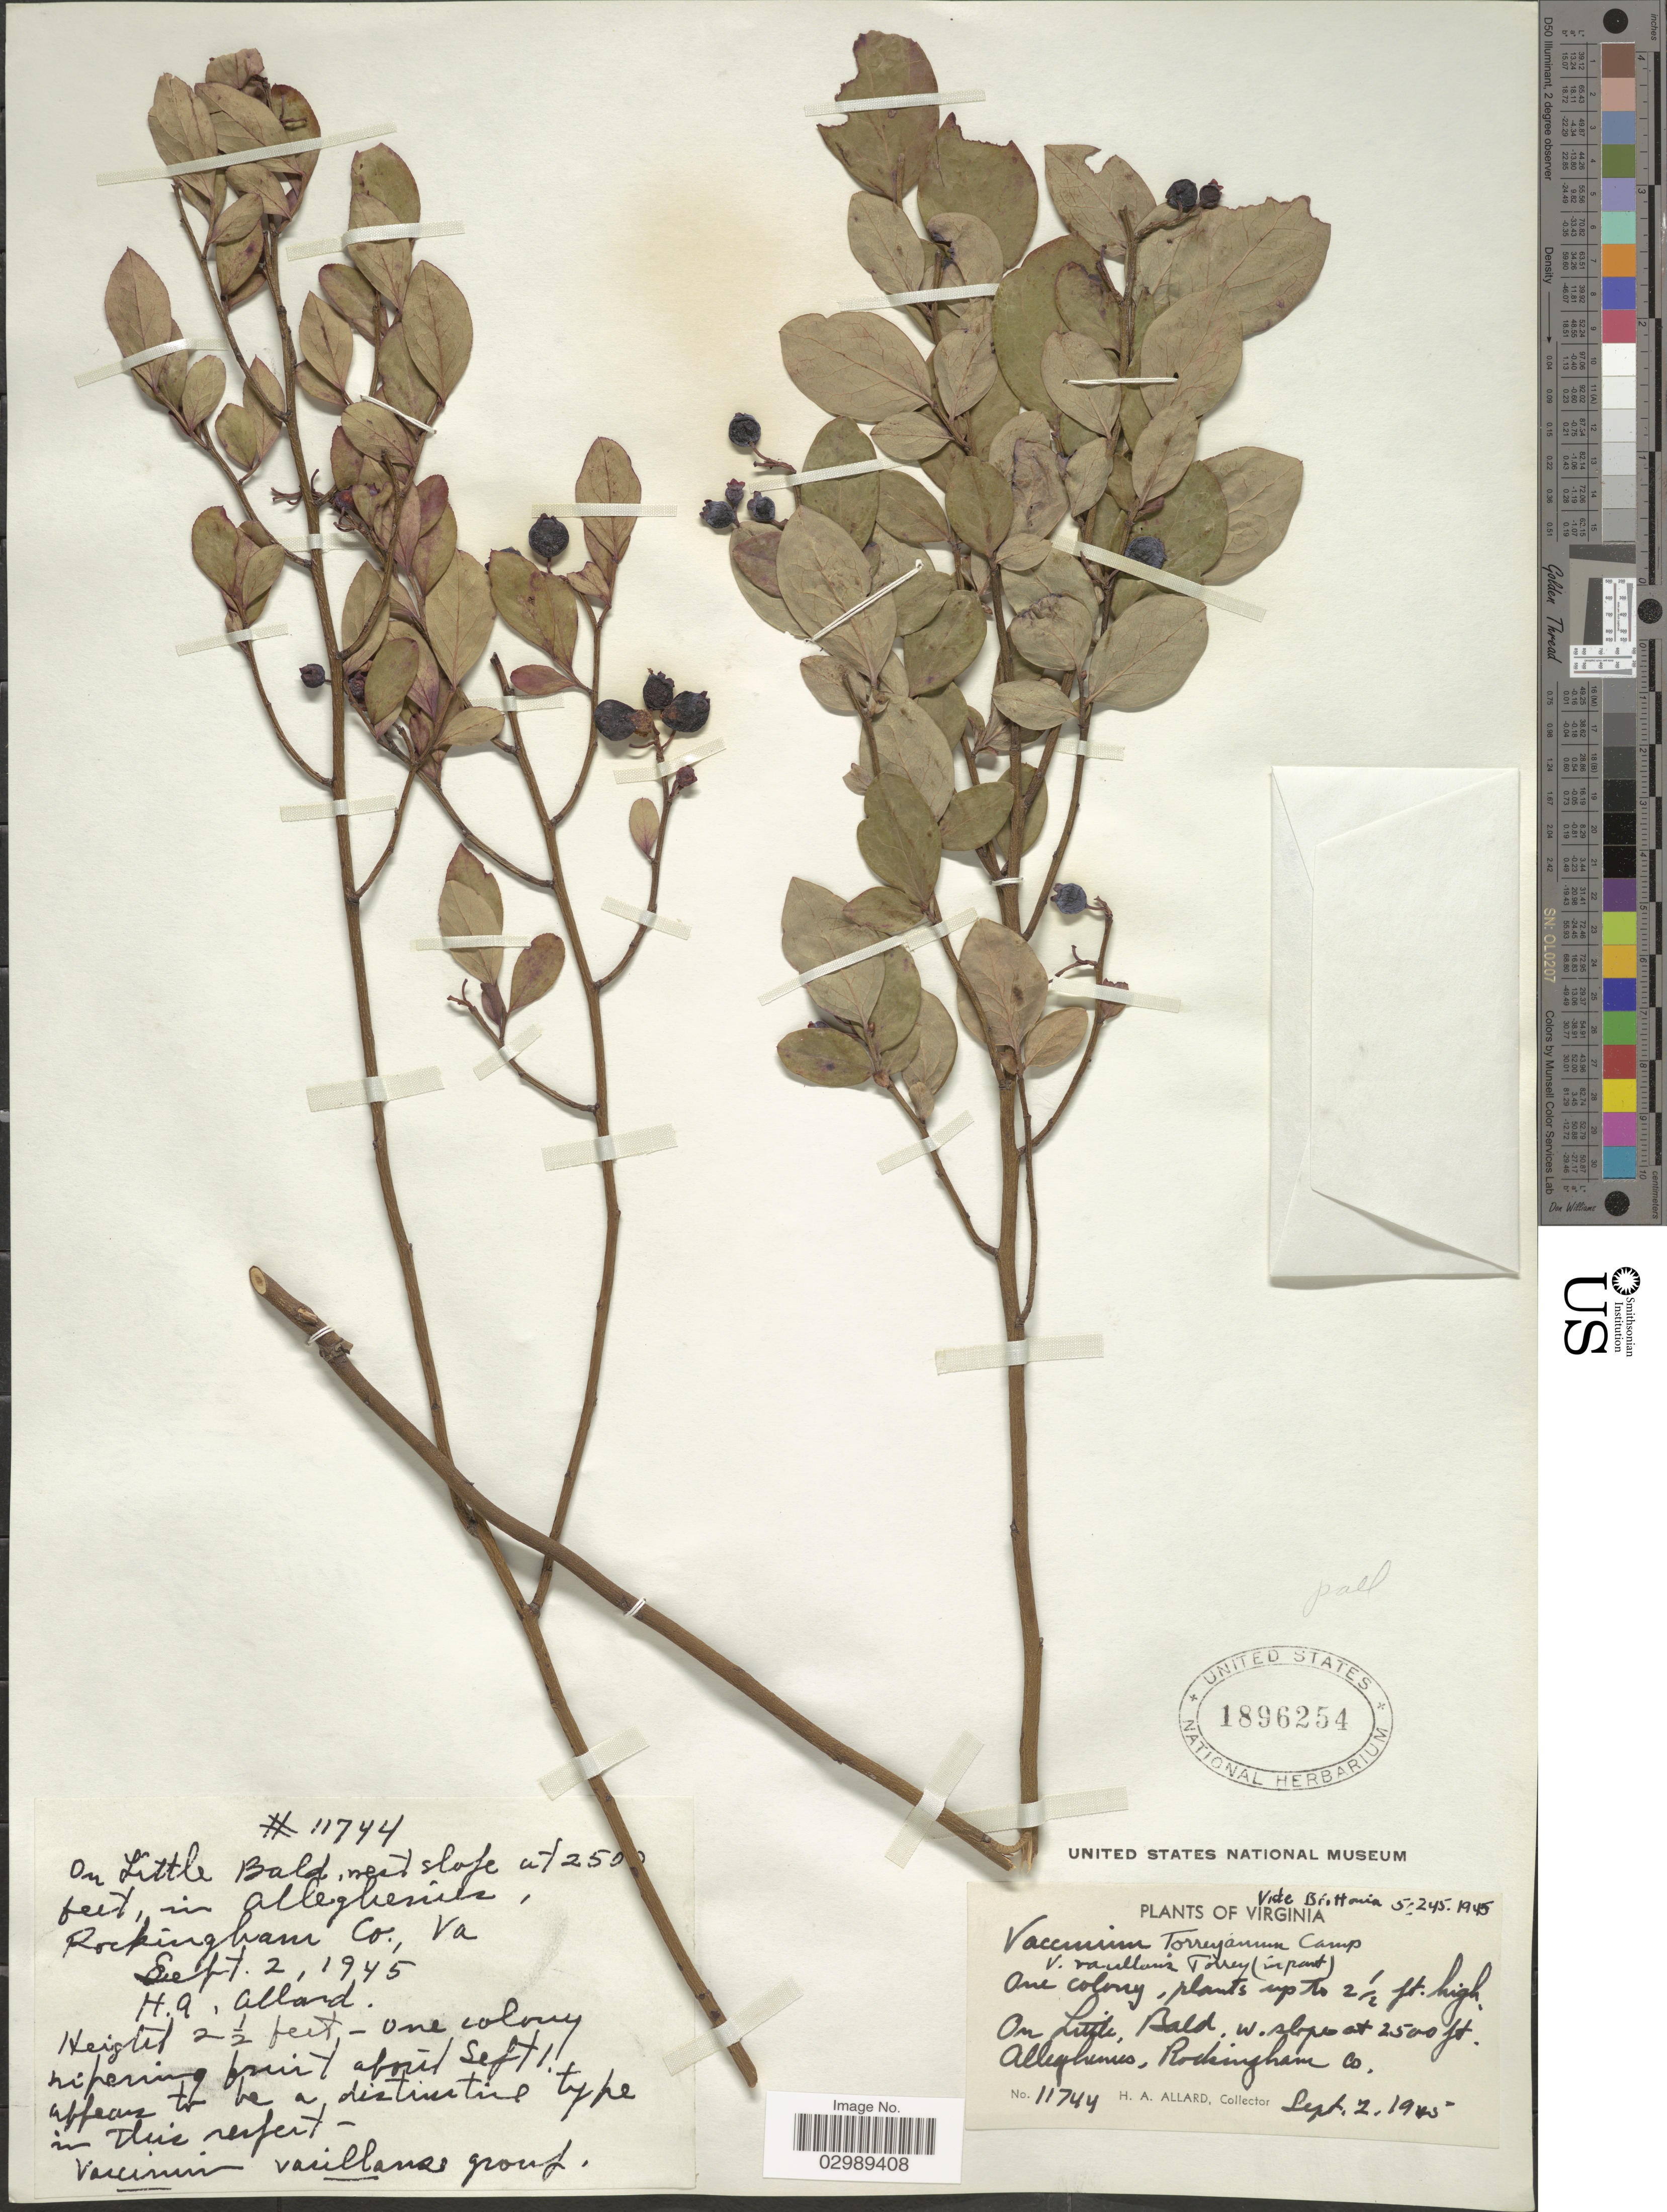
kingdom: Plantae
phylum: Tracheophyta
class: Magnoliopsida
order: Ericales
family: Ericaceae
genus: Vaccinium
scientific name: Vaccinium pallidum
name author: Aiton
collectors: H. A. Allard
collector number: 11744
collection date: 1945-09-02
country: United States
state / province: Virginia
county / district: Rockingham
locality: On Little Bald, w. slopes, Alleghenies, Rockingam Co.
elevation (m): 762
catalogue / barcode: US 1896254